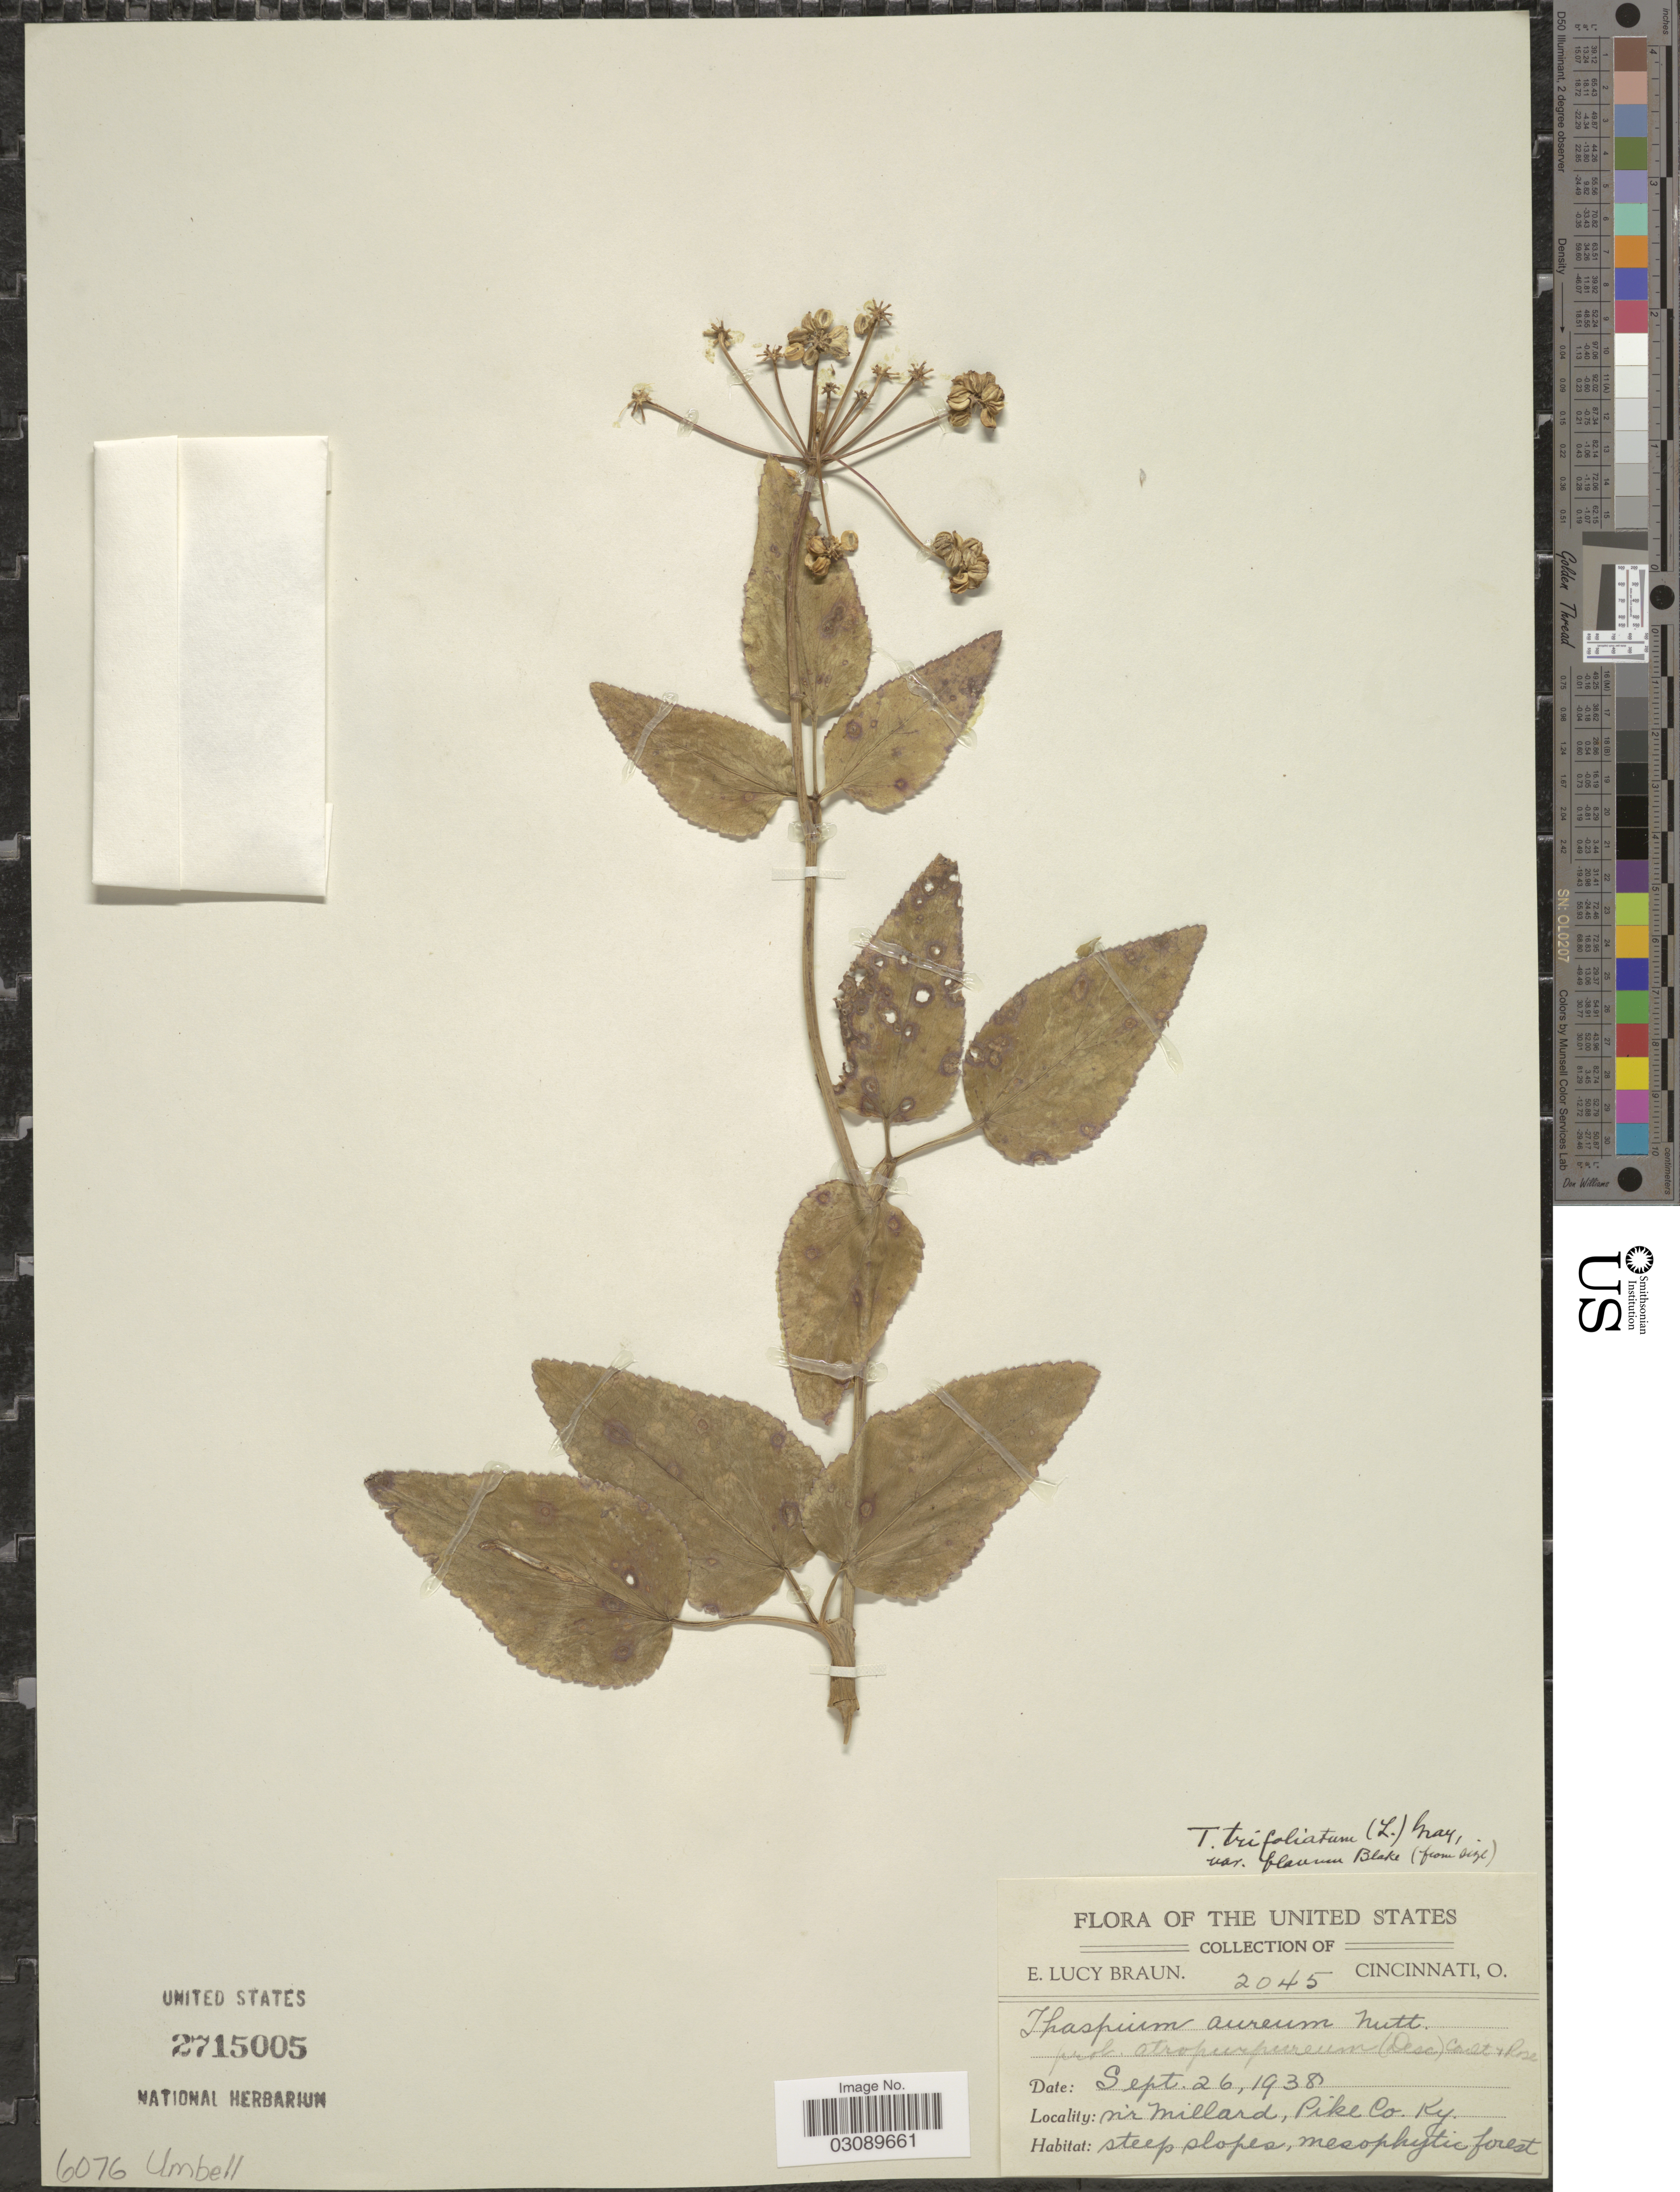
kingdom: Plantae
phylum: Tracheophyta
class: Magnoliopsida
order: Apiales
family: Apiaceae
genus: Thaspium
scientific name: Thaspium trifoliatum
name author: (L.) A. Gray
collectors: E. L. Braun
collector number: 2045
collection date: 1938-09-26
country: United States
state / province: Kentucky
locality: N'r Millard, Pike Co.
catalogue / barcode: US 2715005